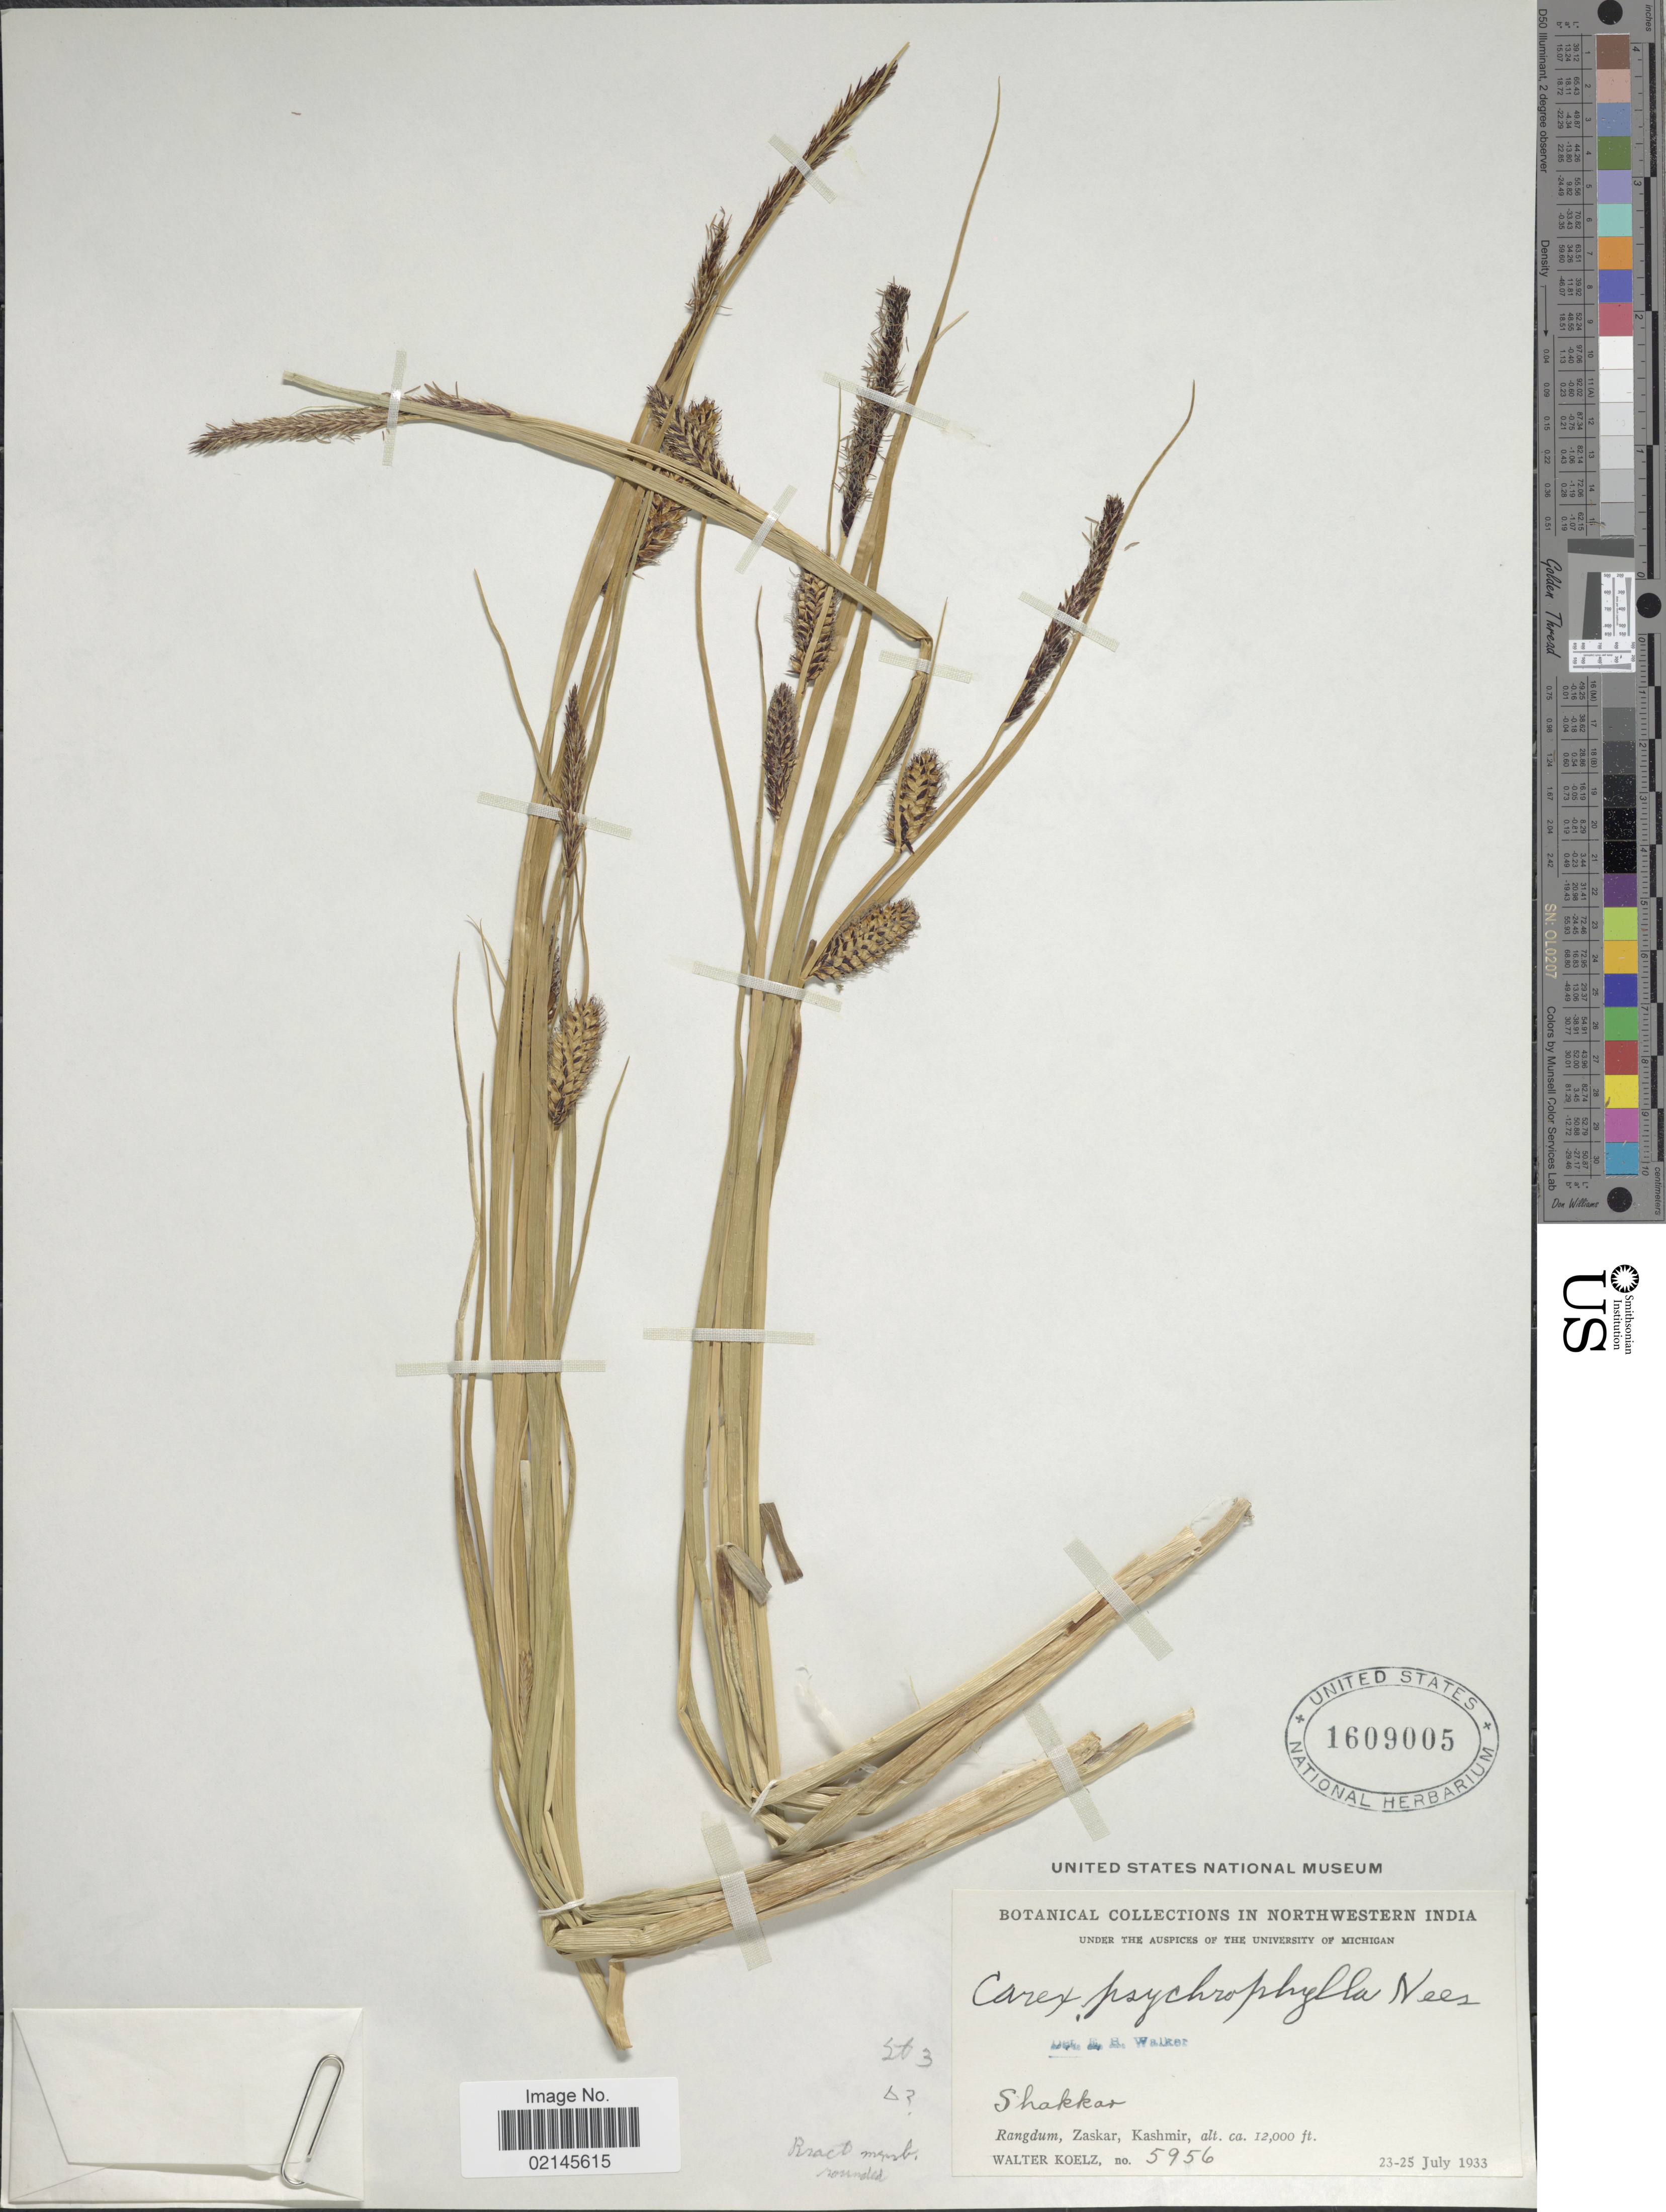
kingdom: Plantae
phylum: Tracheophyta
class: Liliopsida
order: Poales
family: Cyperaceae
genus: Carex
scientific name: Carex psychrophila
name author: Nees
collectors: W. N. Koelz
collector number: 5956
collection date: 1933-07-23/1933-07-25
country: India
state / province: Jammu and Kashmir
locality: Norhwestern India, Shakkar, Rangdum, Zaskar, Kashmir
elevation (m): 3658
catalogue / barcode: US 1609005